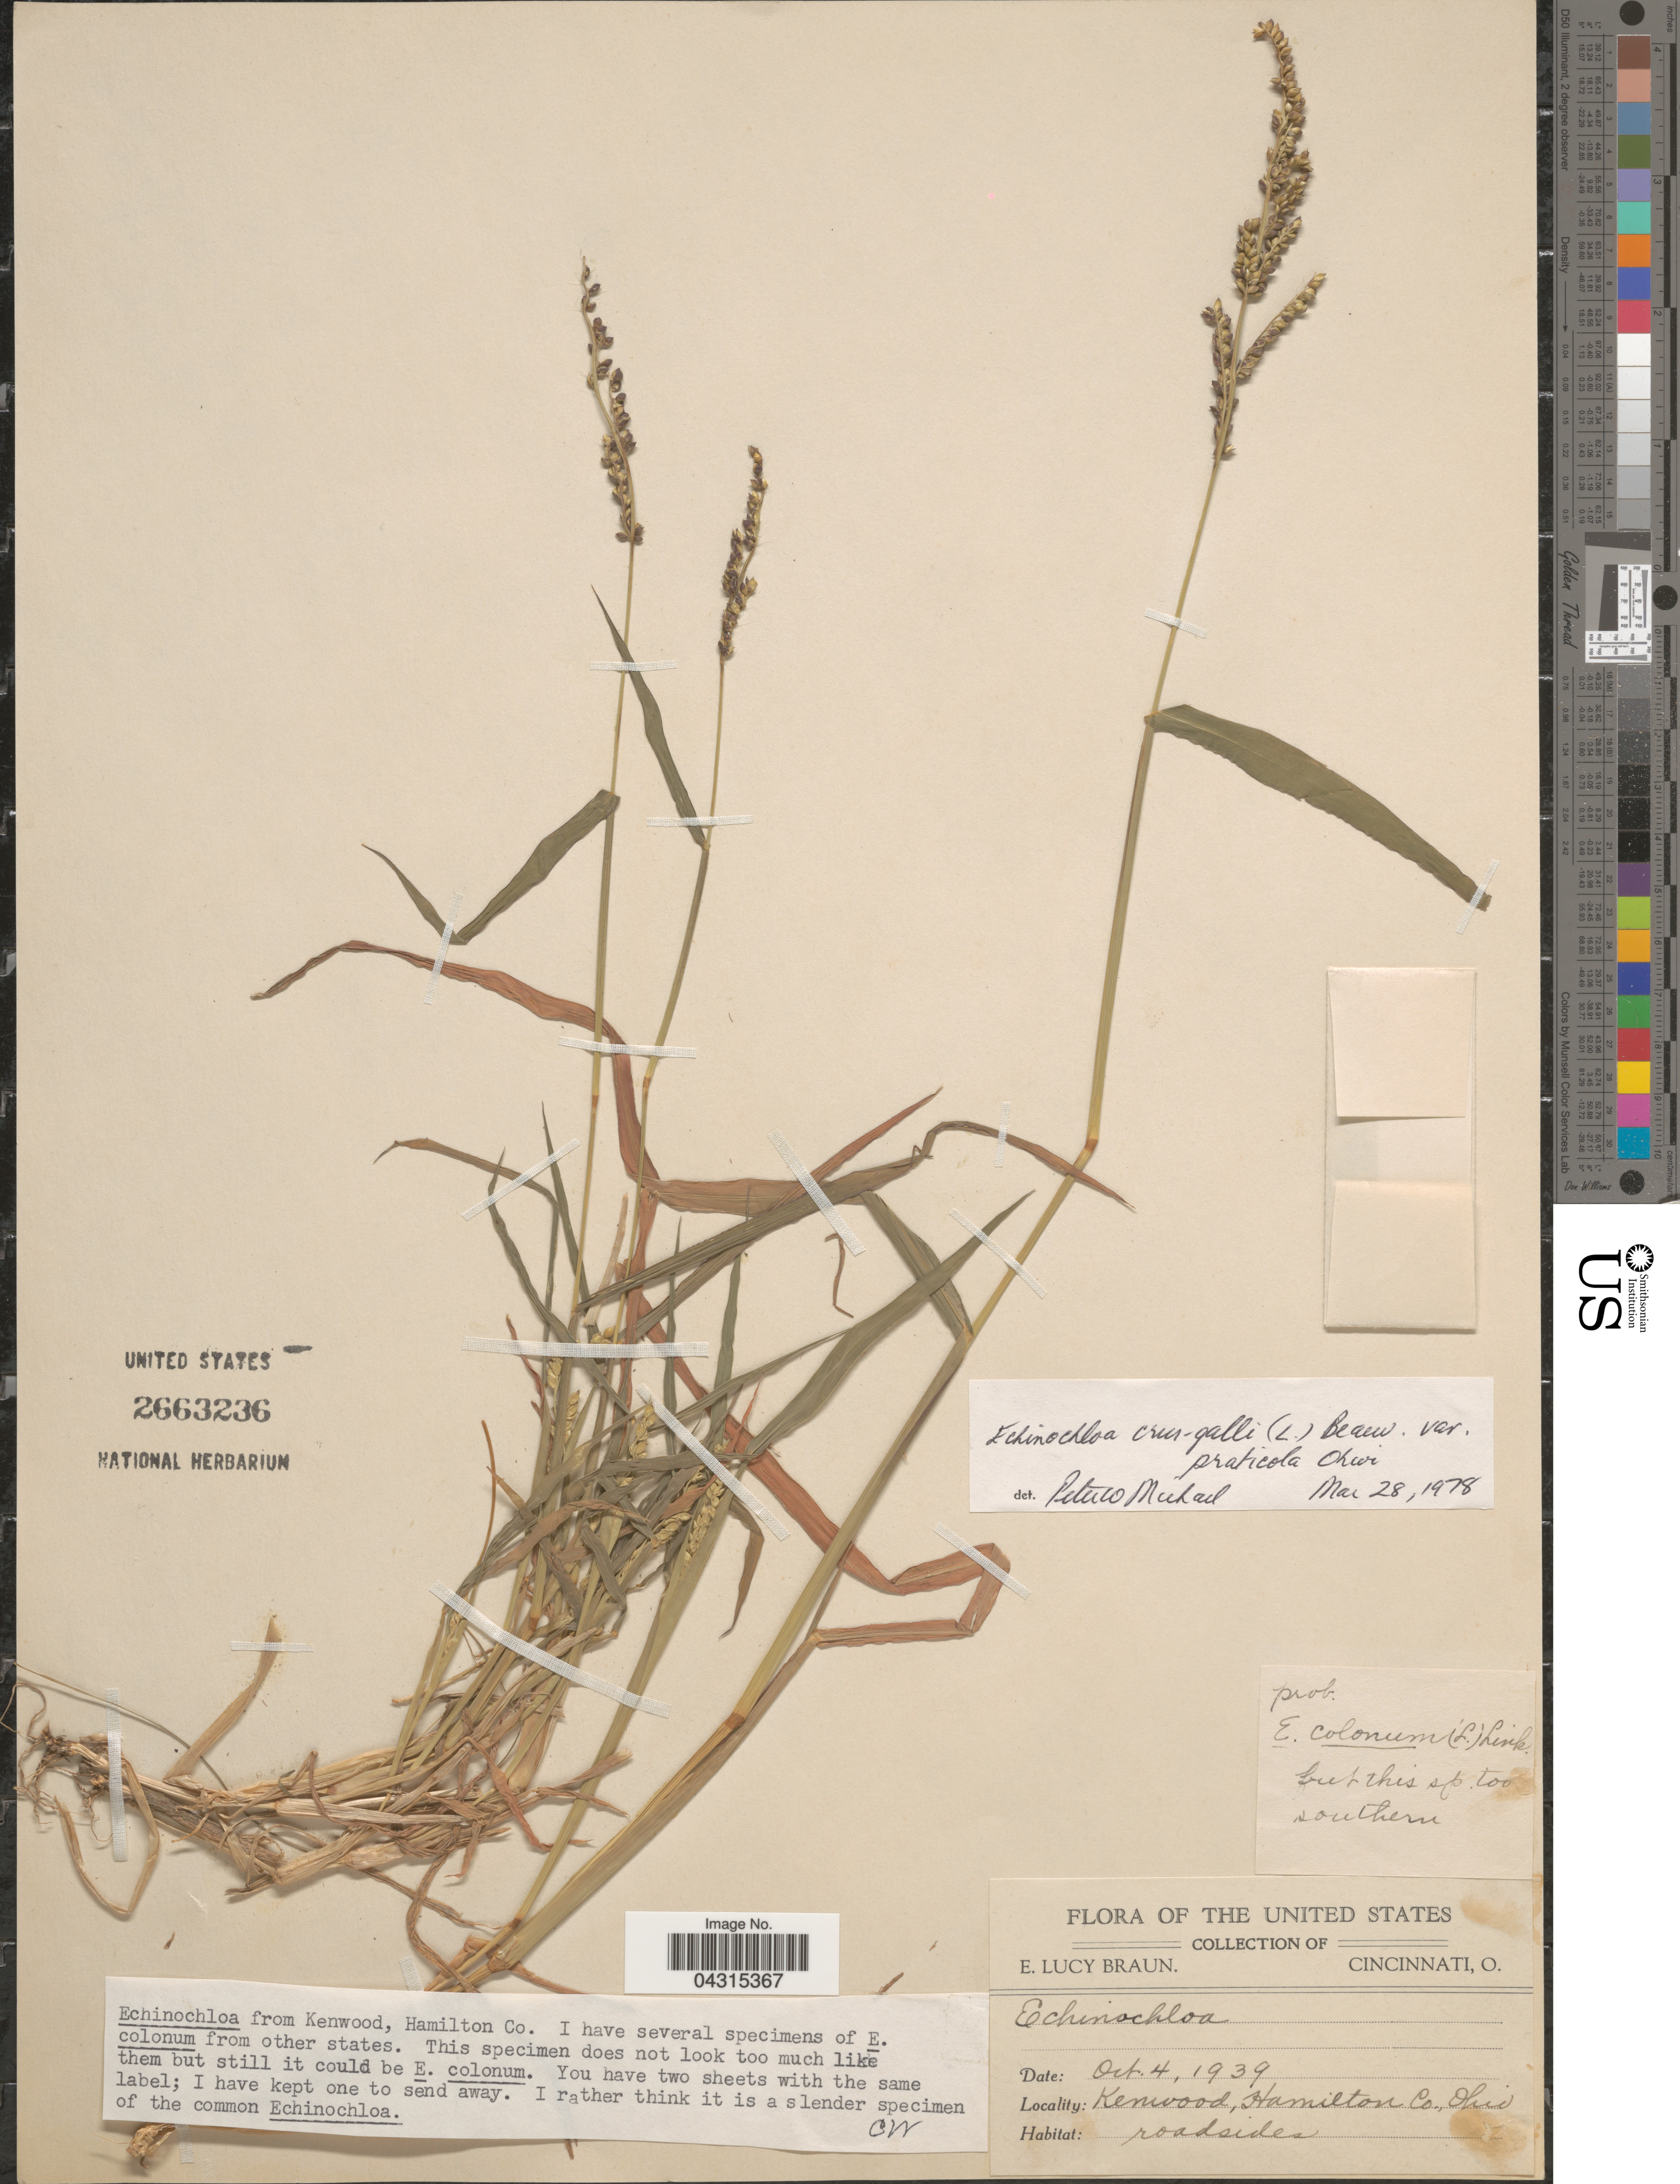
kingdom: Plantae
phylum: Tracheophyta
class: Liliopsida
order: Poales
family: Poaceae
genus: Echinochloa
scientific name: Echinochloa crus-galli var. praticola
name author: Ohwi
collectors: E. L. Braun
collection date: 1939-10-04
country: United States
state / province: Ohio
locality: Kenwood, Hamilton Co.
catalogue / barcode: US 2663236